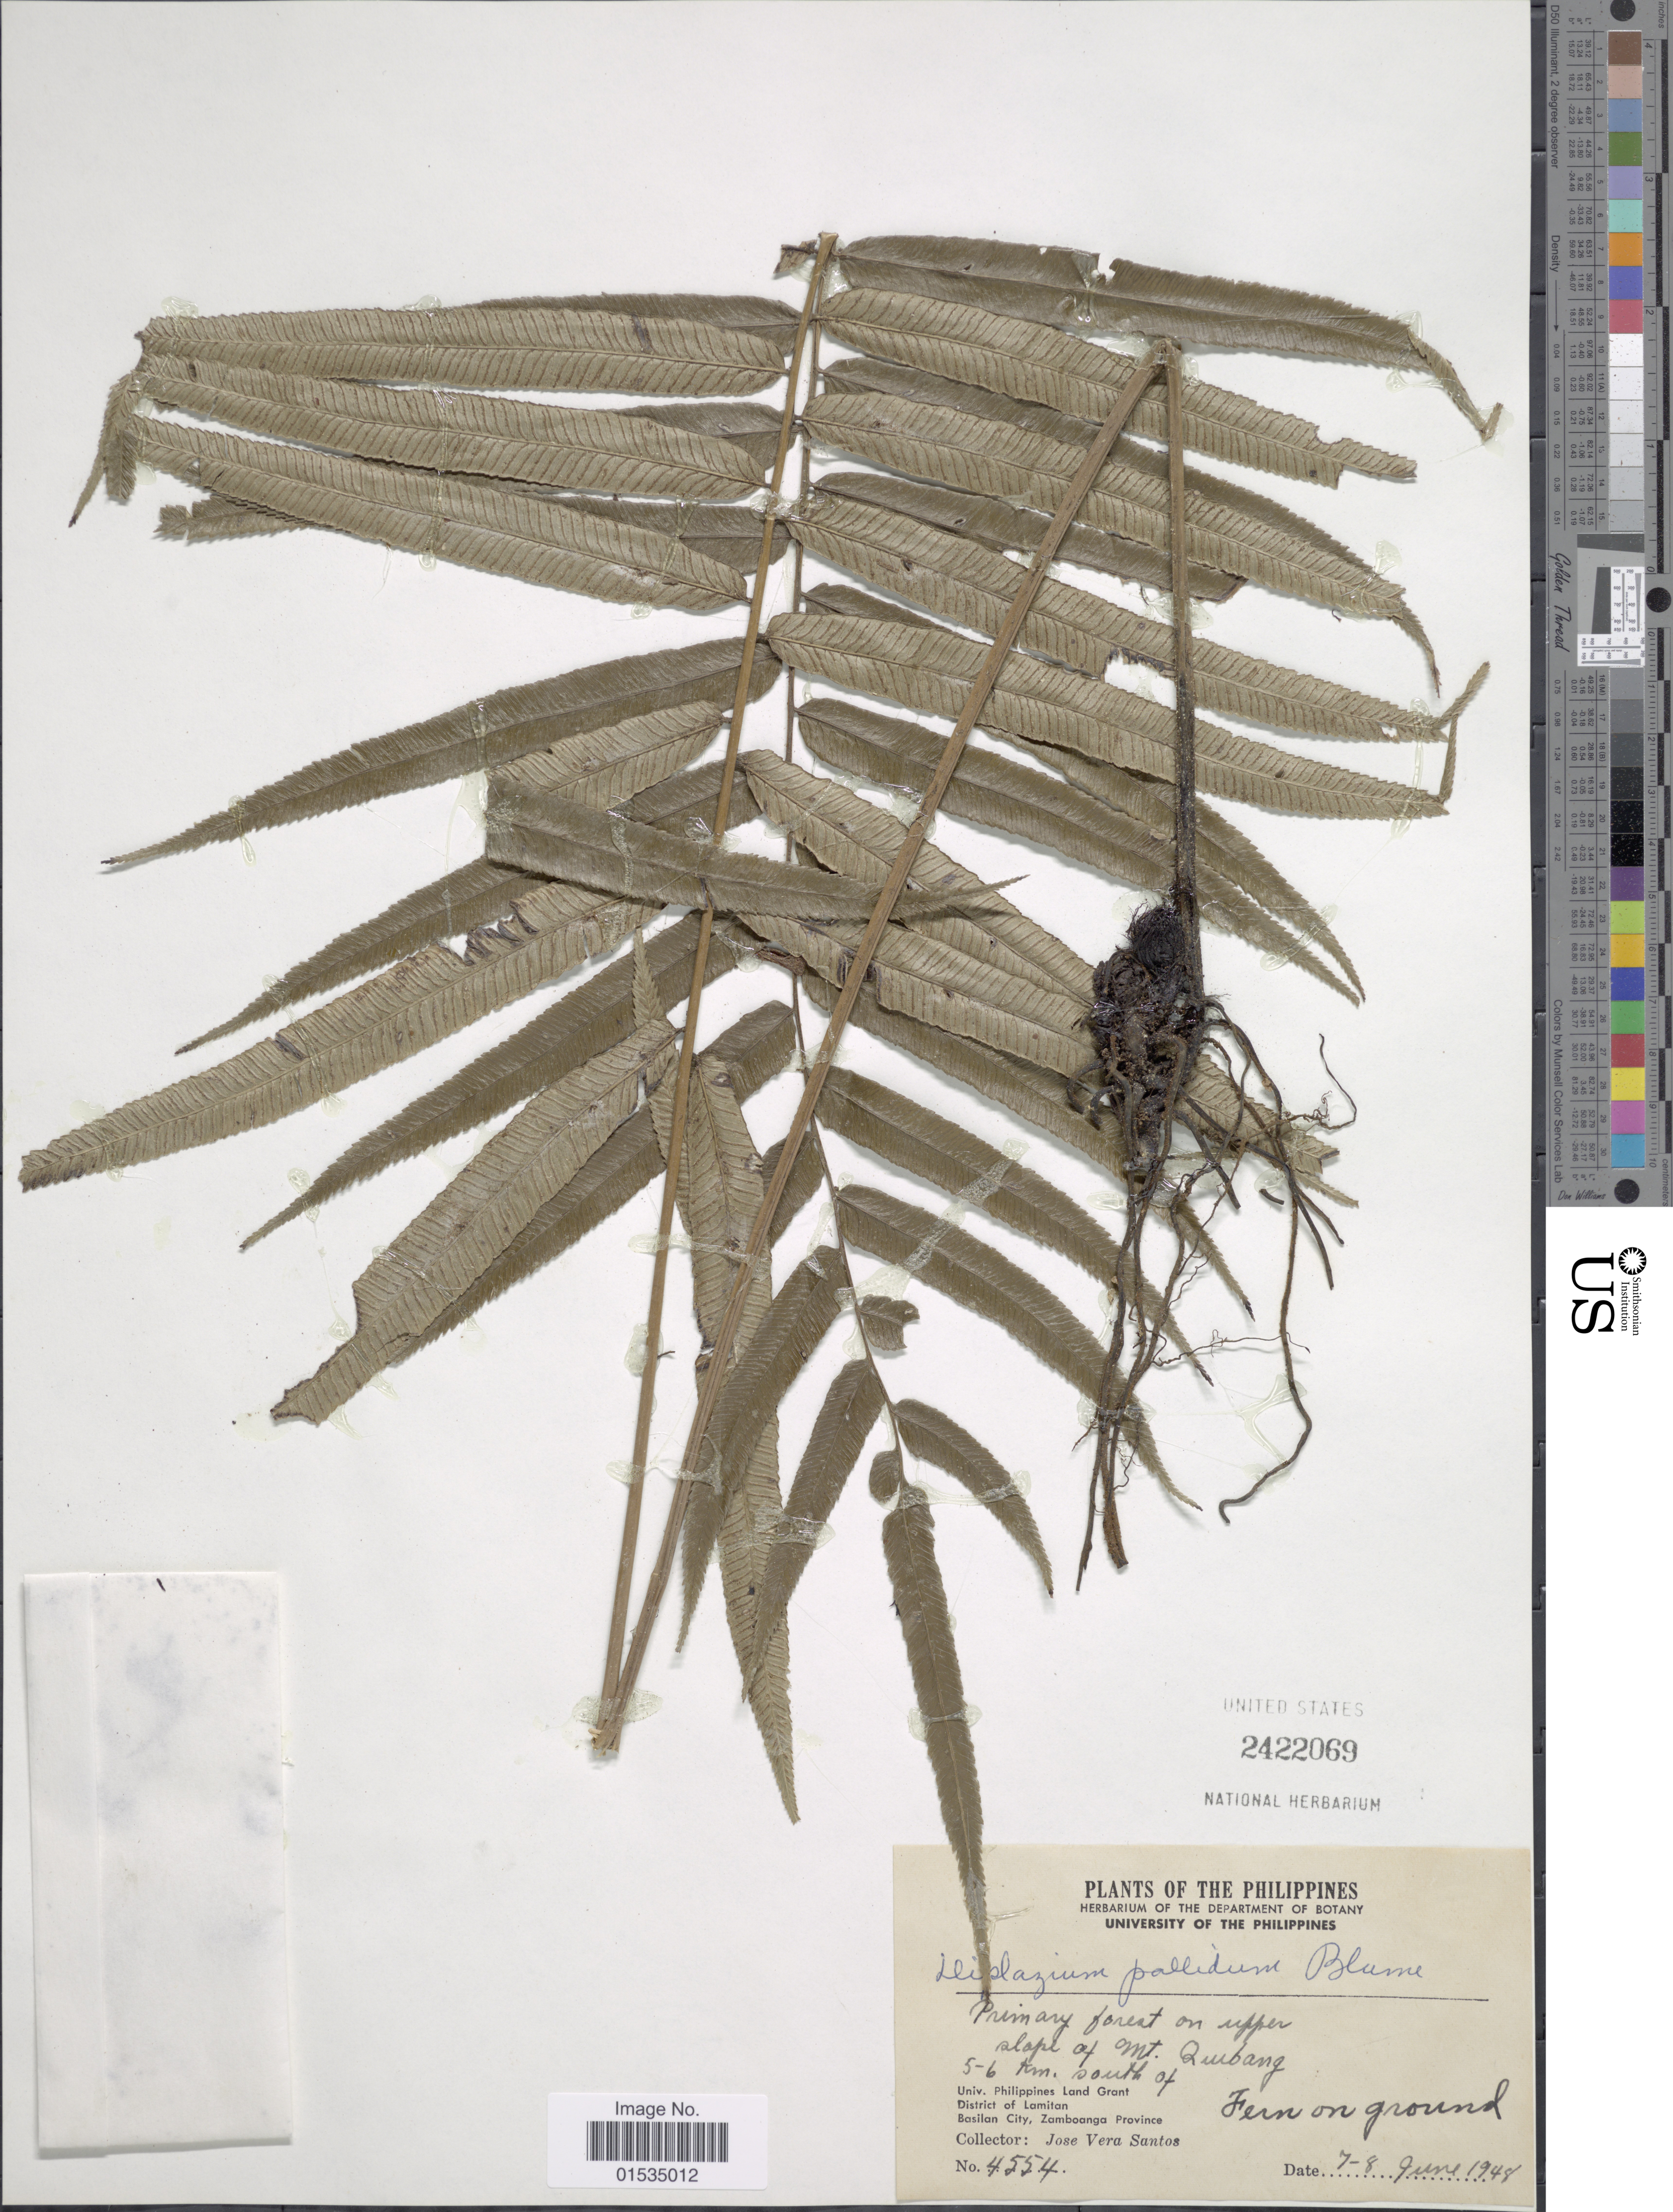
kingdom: Plantae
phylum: Tracheophyta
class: Polypodiopsida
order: Polypodiales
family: Athyriaceae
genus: Diplazium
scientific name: Diplazium pallidum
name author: (Blume) T. Moore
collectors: J. V. Santos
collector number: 4554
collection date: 1948-06-07/1948-06-08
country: Philippines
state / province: Zamboanga Peninsula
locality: Primary forest on upper slope on Mt. Quibang 5-6 km. south of Univ. Phillippines Land Grant, District of Lamitan, Basilan City, Zamboanga Province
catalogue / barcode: US 2422069